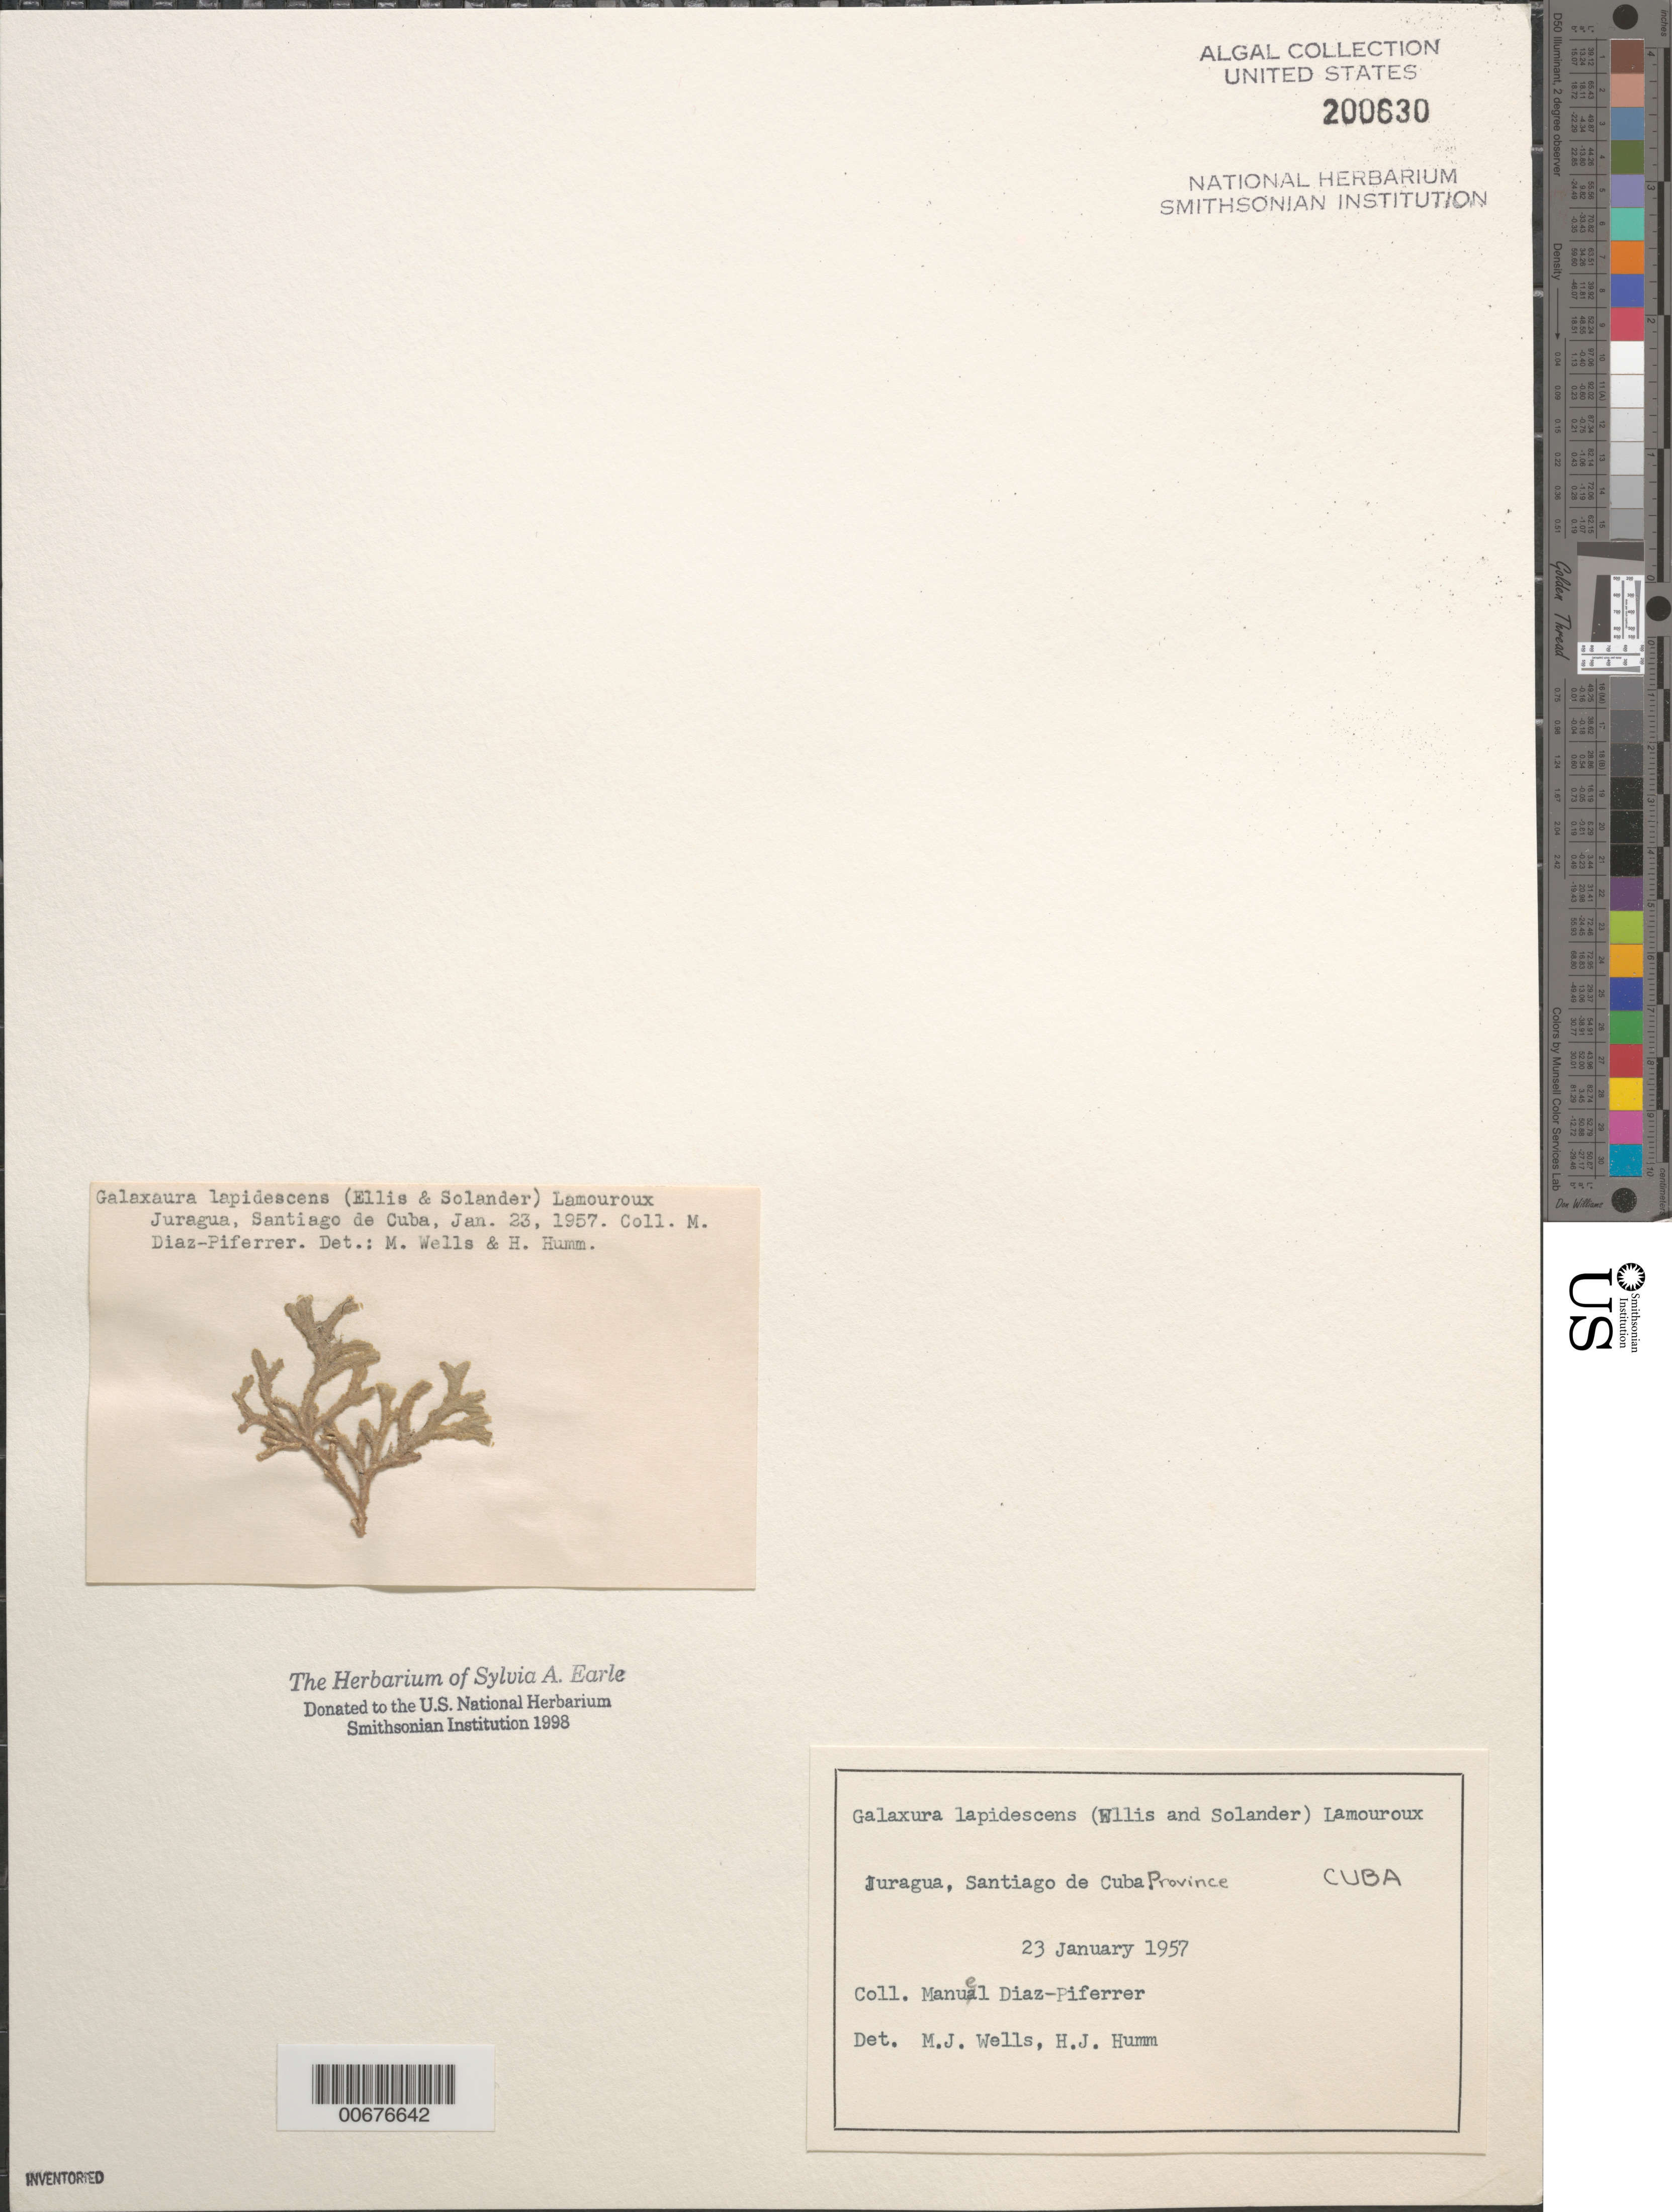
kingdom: Plantae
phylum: Rhodophyta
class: Florideophyceae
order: Nemaliales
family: Galaxauraceae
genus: Galaxaura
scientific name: Galaxaura rugosa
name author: (Ellis & Sol.) J.V.Lamouroux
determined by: Algae name updating Project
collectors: M. Diaz-Piferrer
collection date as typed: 23 Jan 1957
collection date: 1957-01-23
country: Cuba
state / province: Santiago de Cuba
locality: Juragua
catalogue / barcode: US 200630